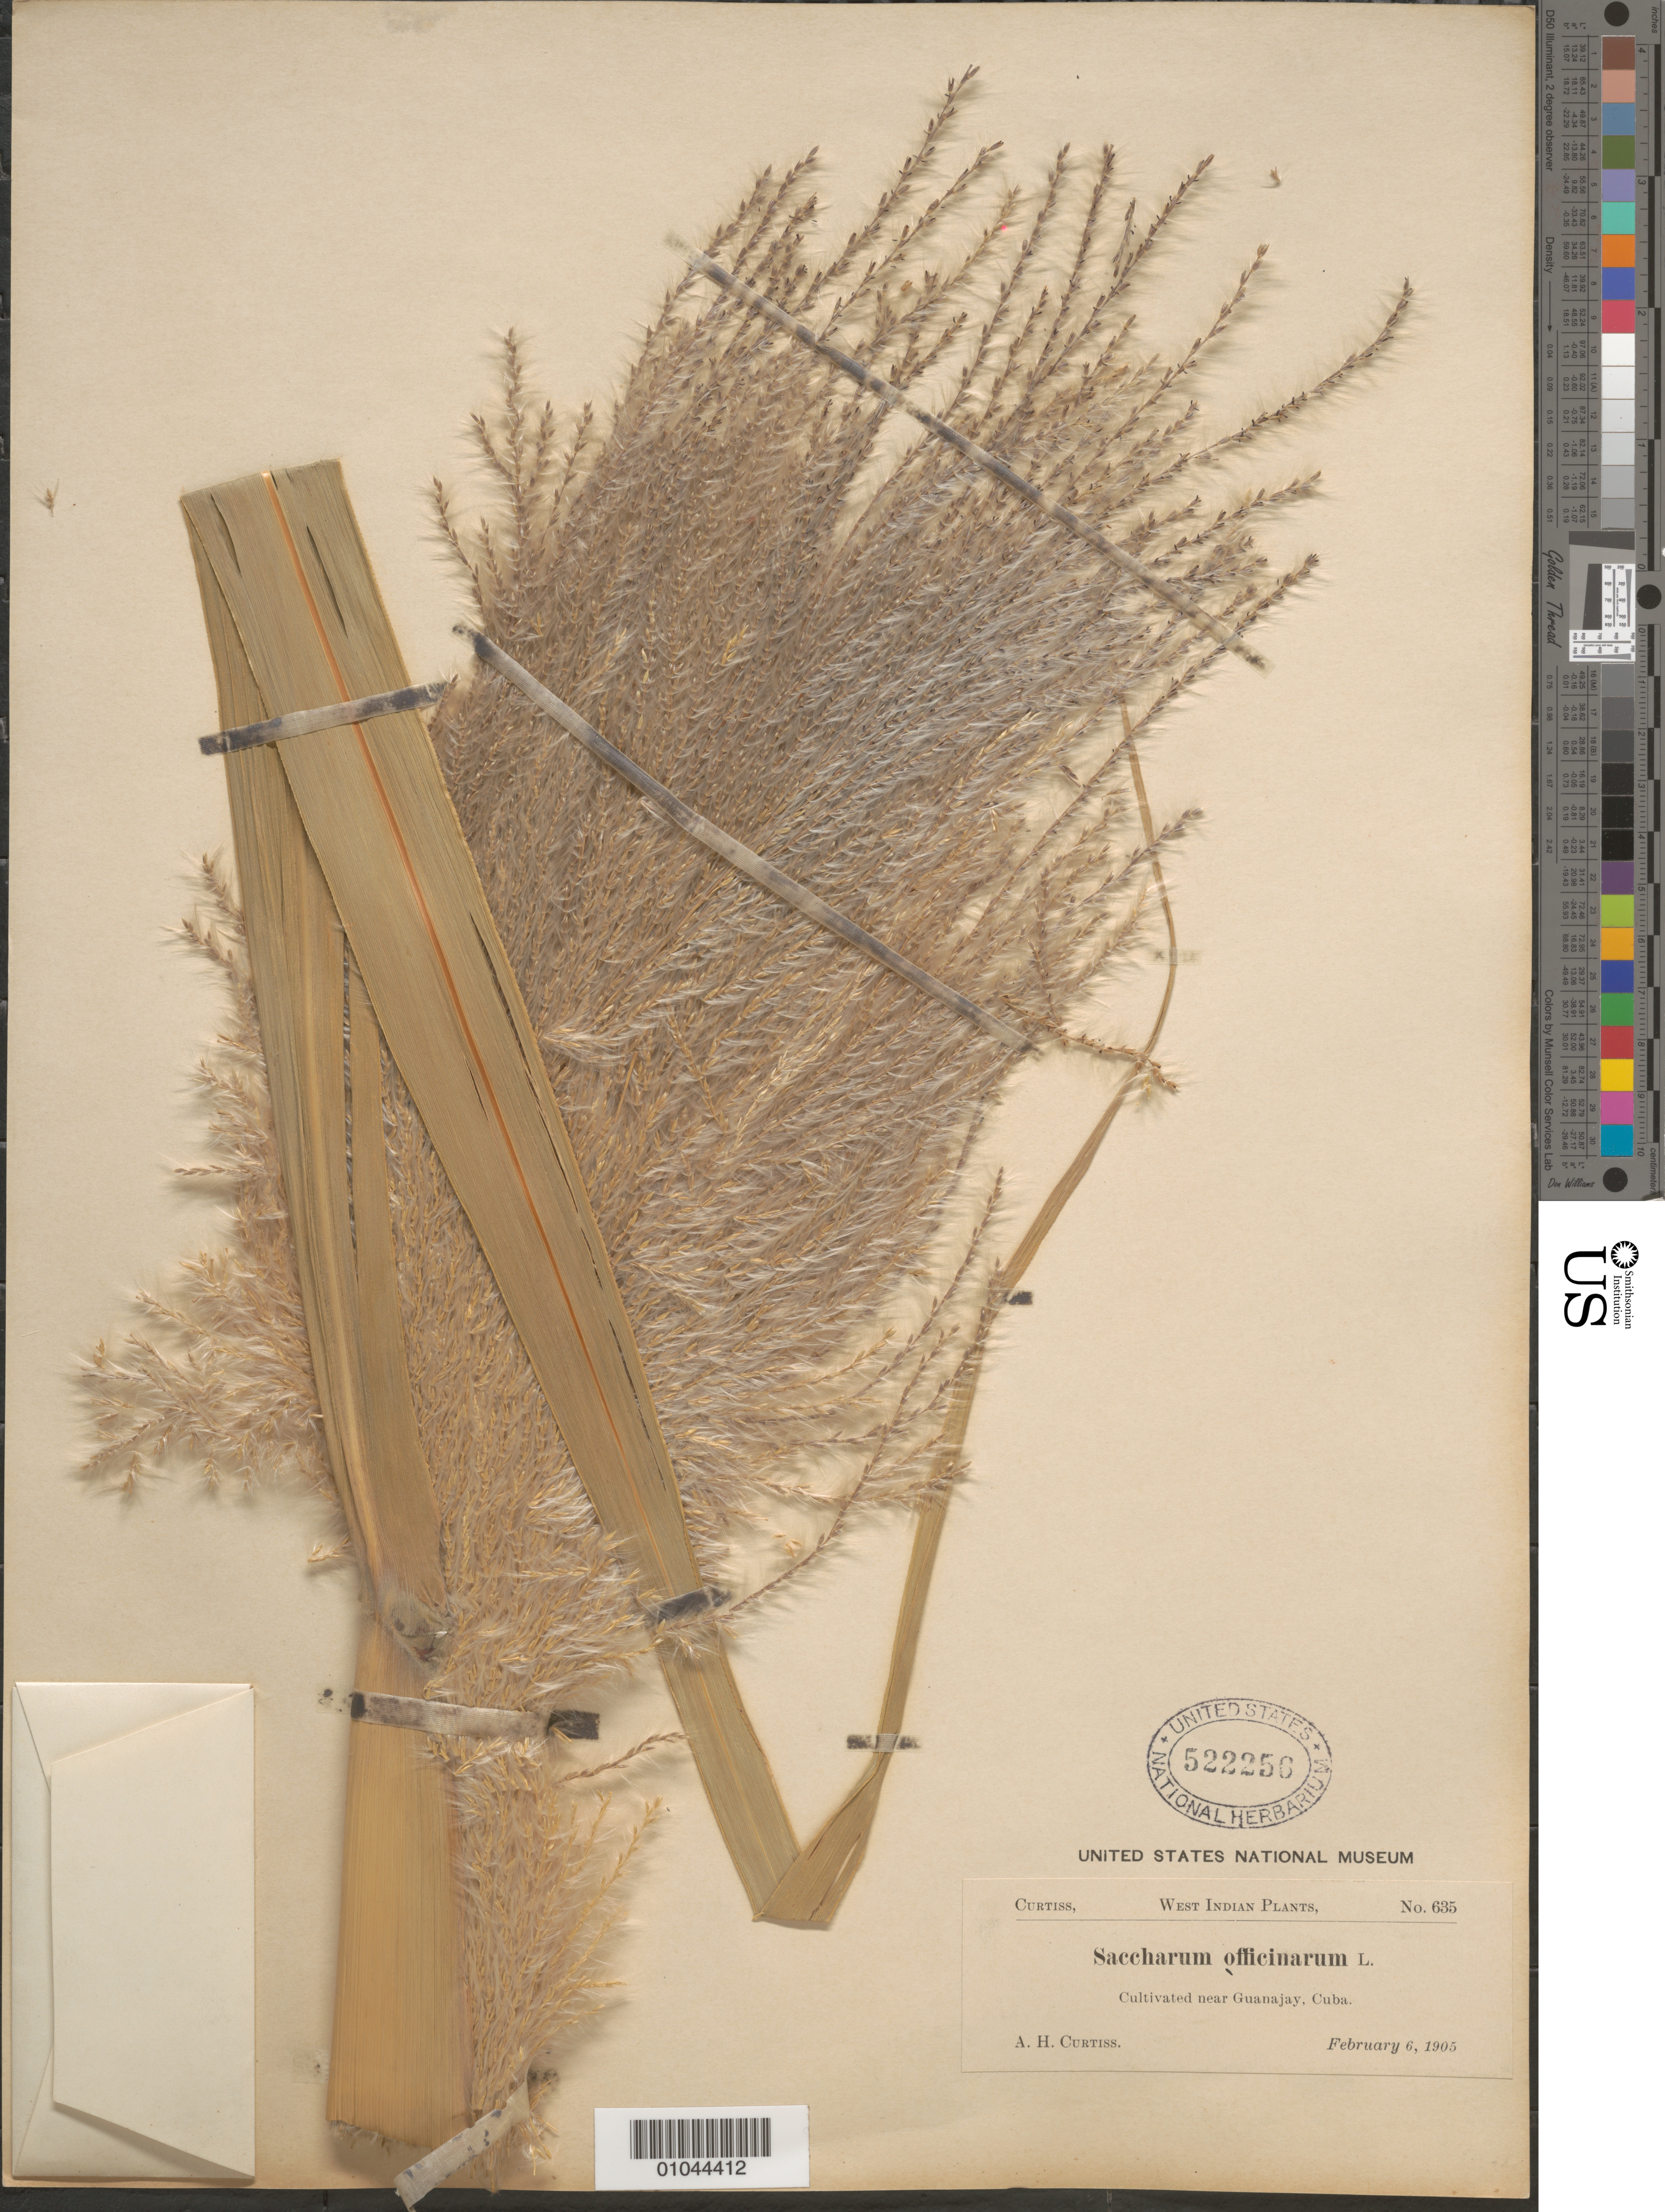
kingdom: Plantae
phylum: Tracheophyta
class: Liliopsida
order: Poales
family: Poaceae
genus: Saccharum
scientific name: Saccharum officinarum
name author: L.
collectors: A. H. Curtiss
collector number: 635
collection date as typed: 06 Feb 1905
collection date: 1905-02-06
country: Cuba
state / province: La Habana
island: Cuba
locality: Guanajay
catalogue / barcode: US 522250